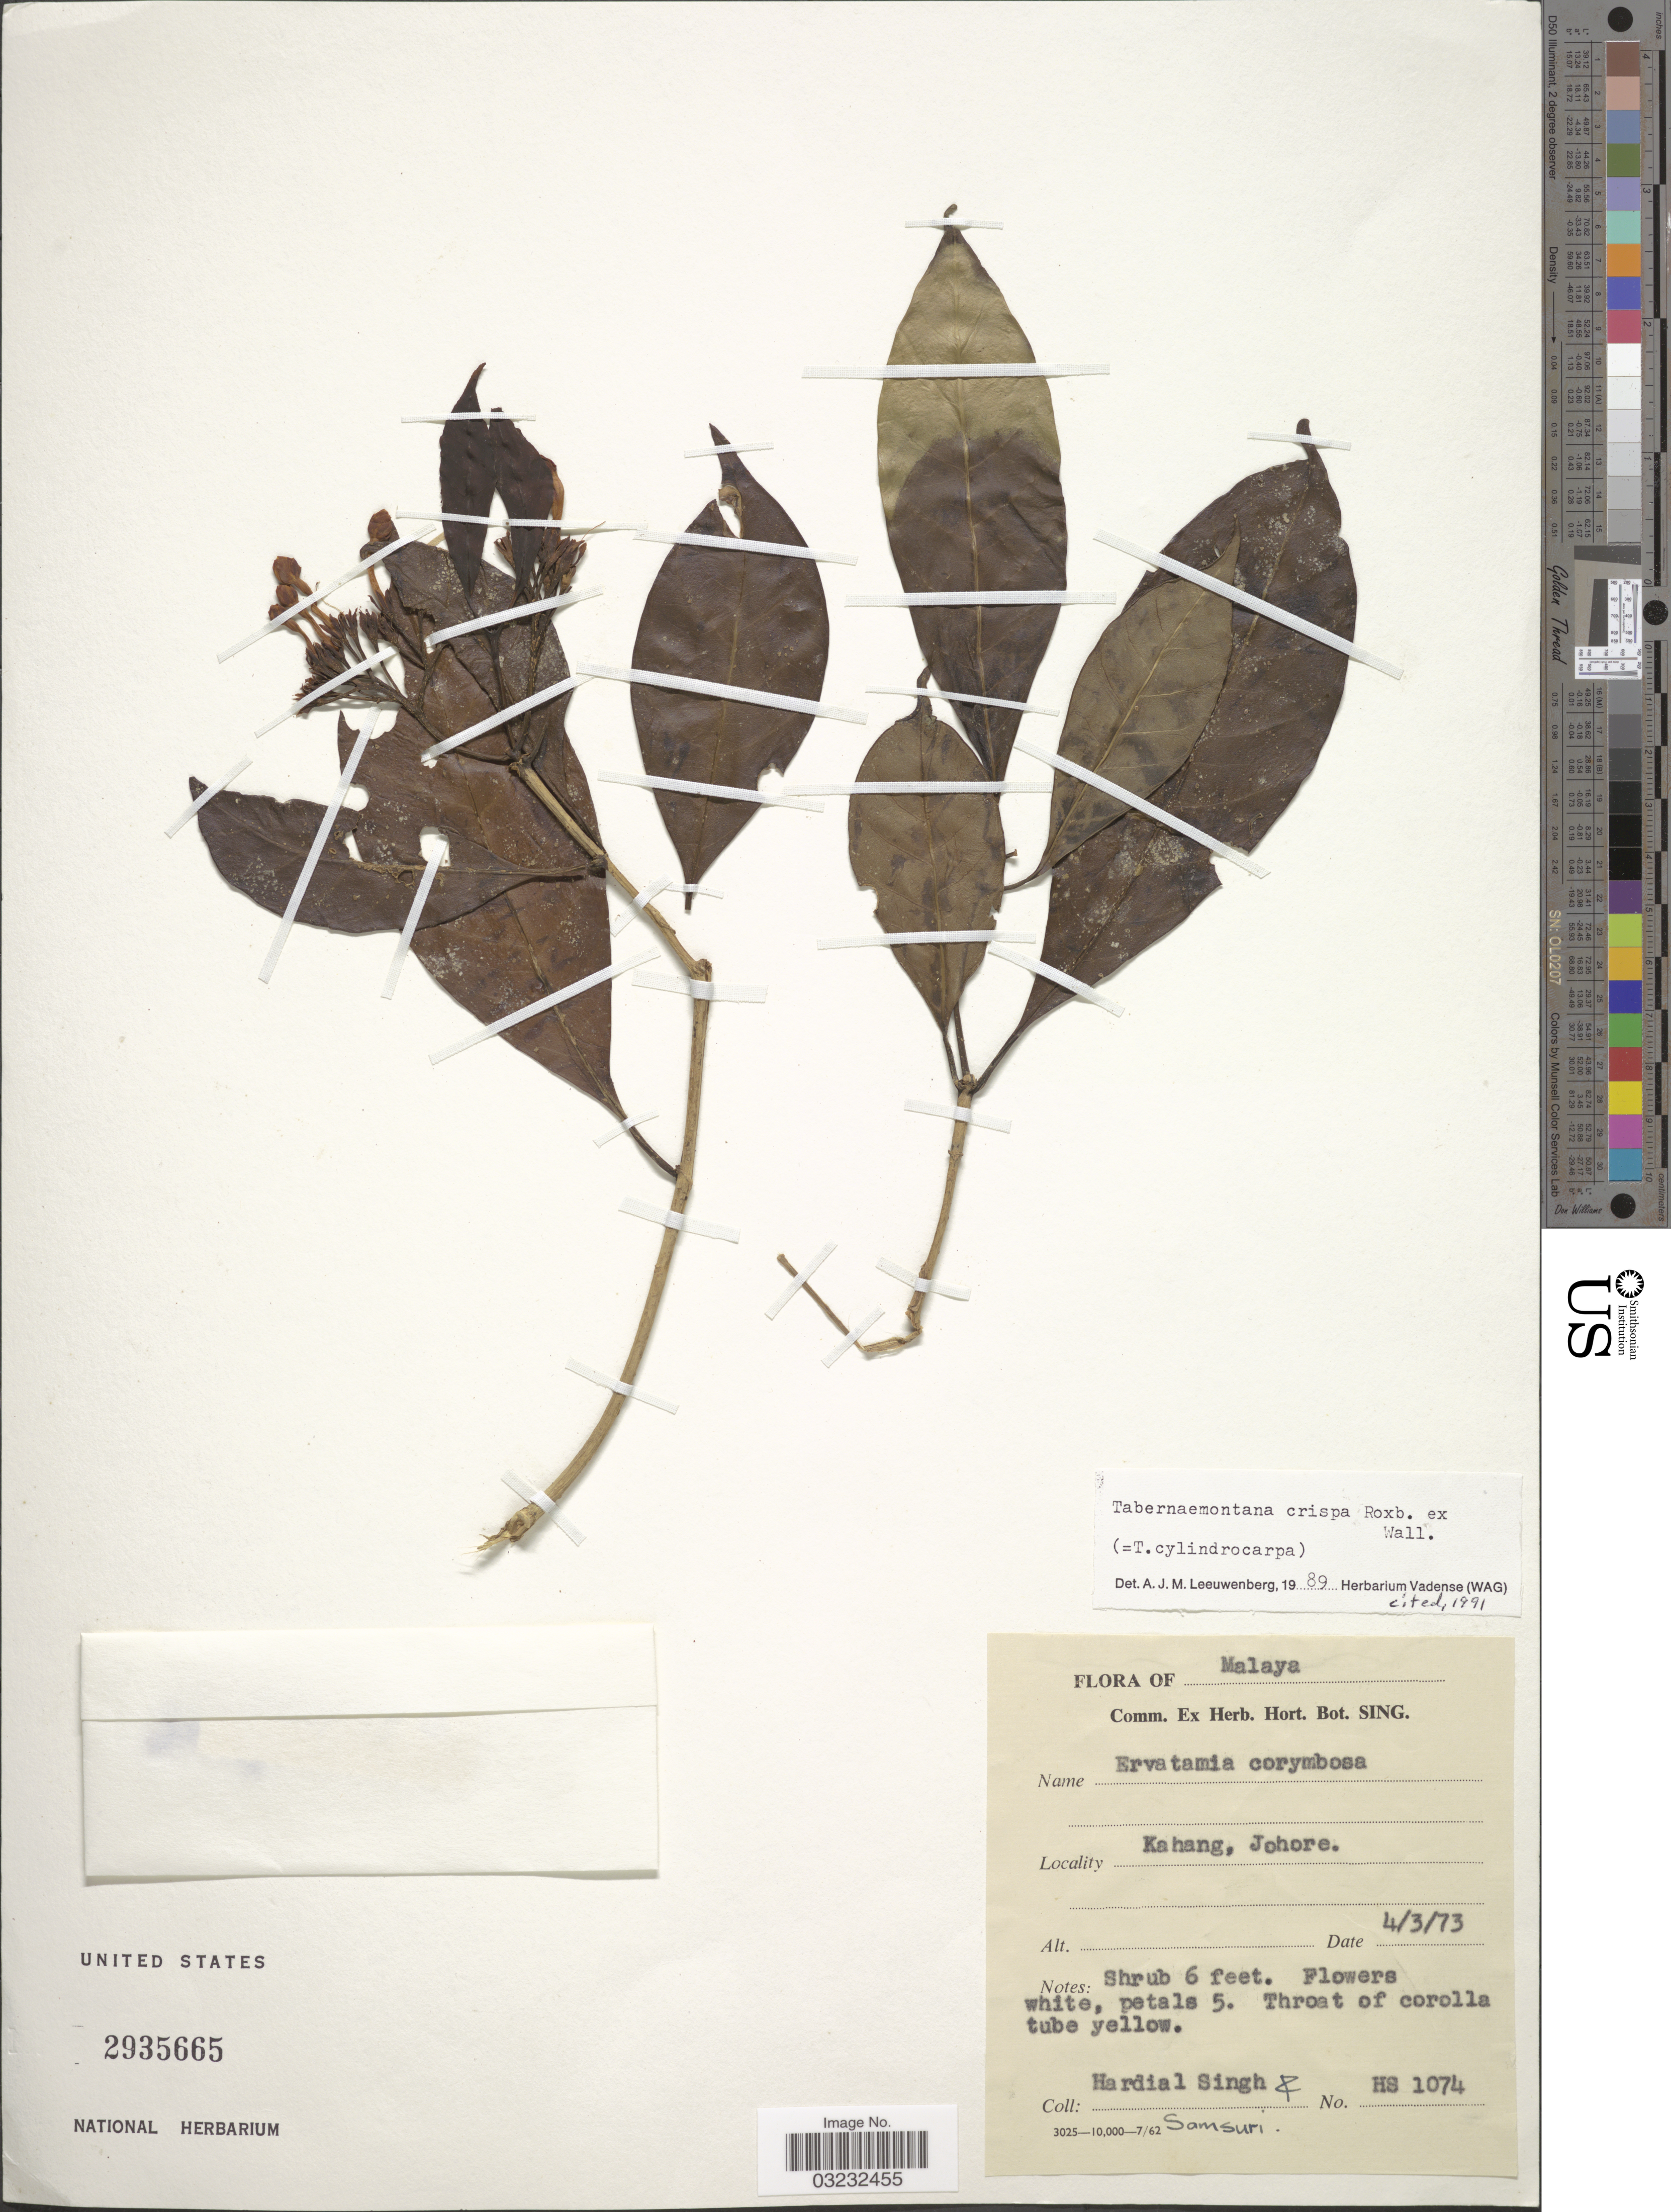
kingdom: Plantae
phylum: Tracheophyta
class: Magnoliopsida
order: Gentianales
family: Apocynaceae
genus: Tabernaemontana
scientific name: Tabernaemontana crispa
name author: (R.M. King & Gamble) Merr.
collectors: H. Singh & -. Samsuri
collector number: HS1074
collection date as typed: Transcribed d/m/y: 4/3/73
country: Malaysia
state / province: Johor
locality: Malaya, Kahang, Johore.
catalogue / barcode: US 2935665